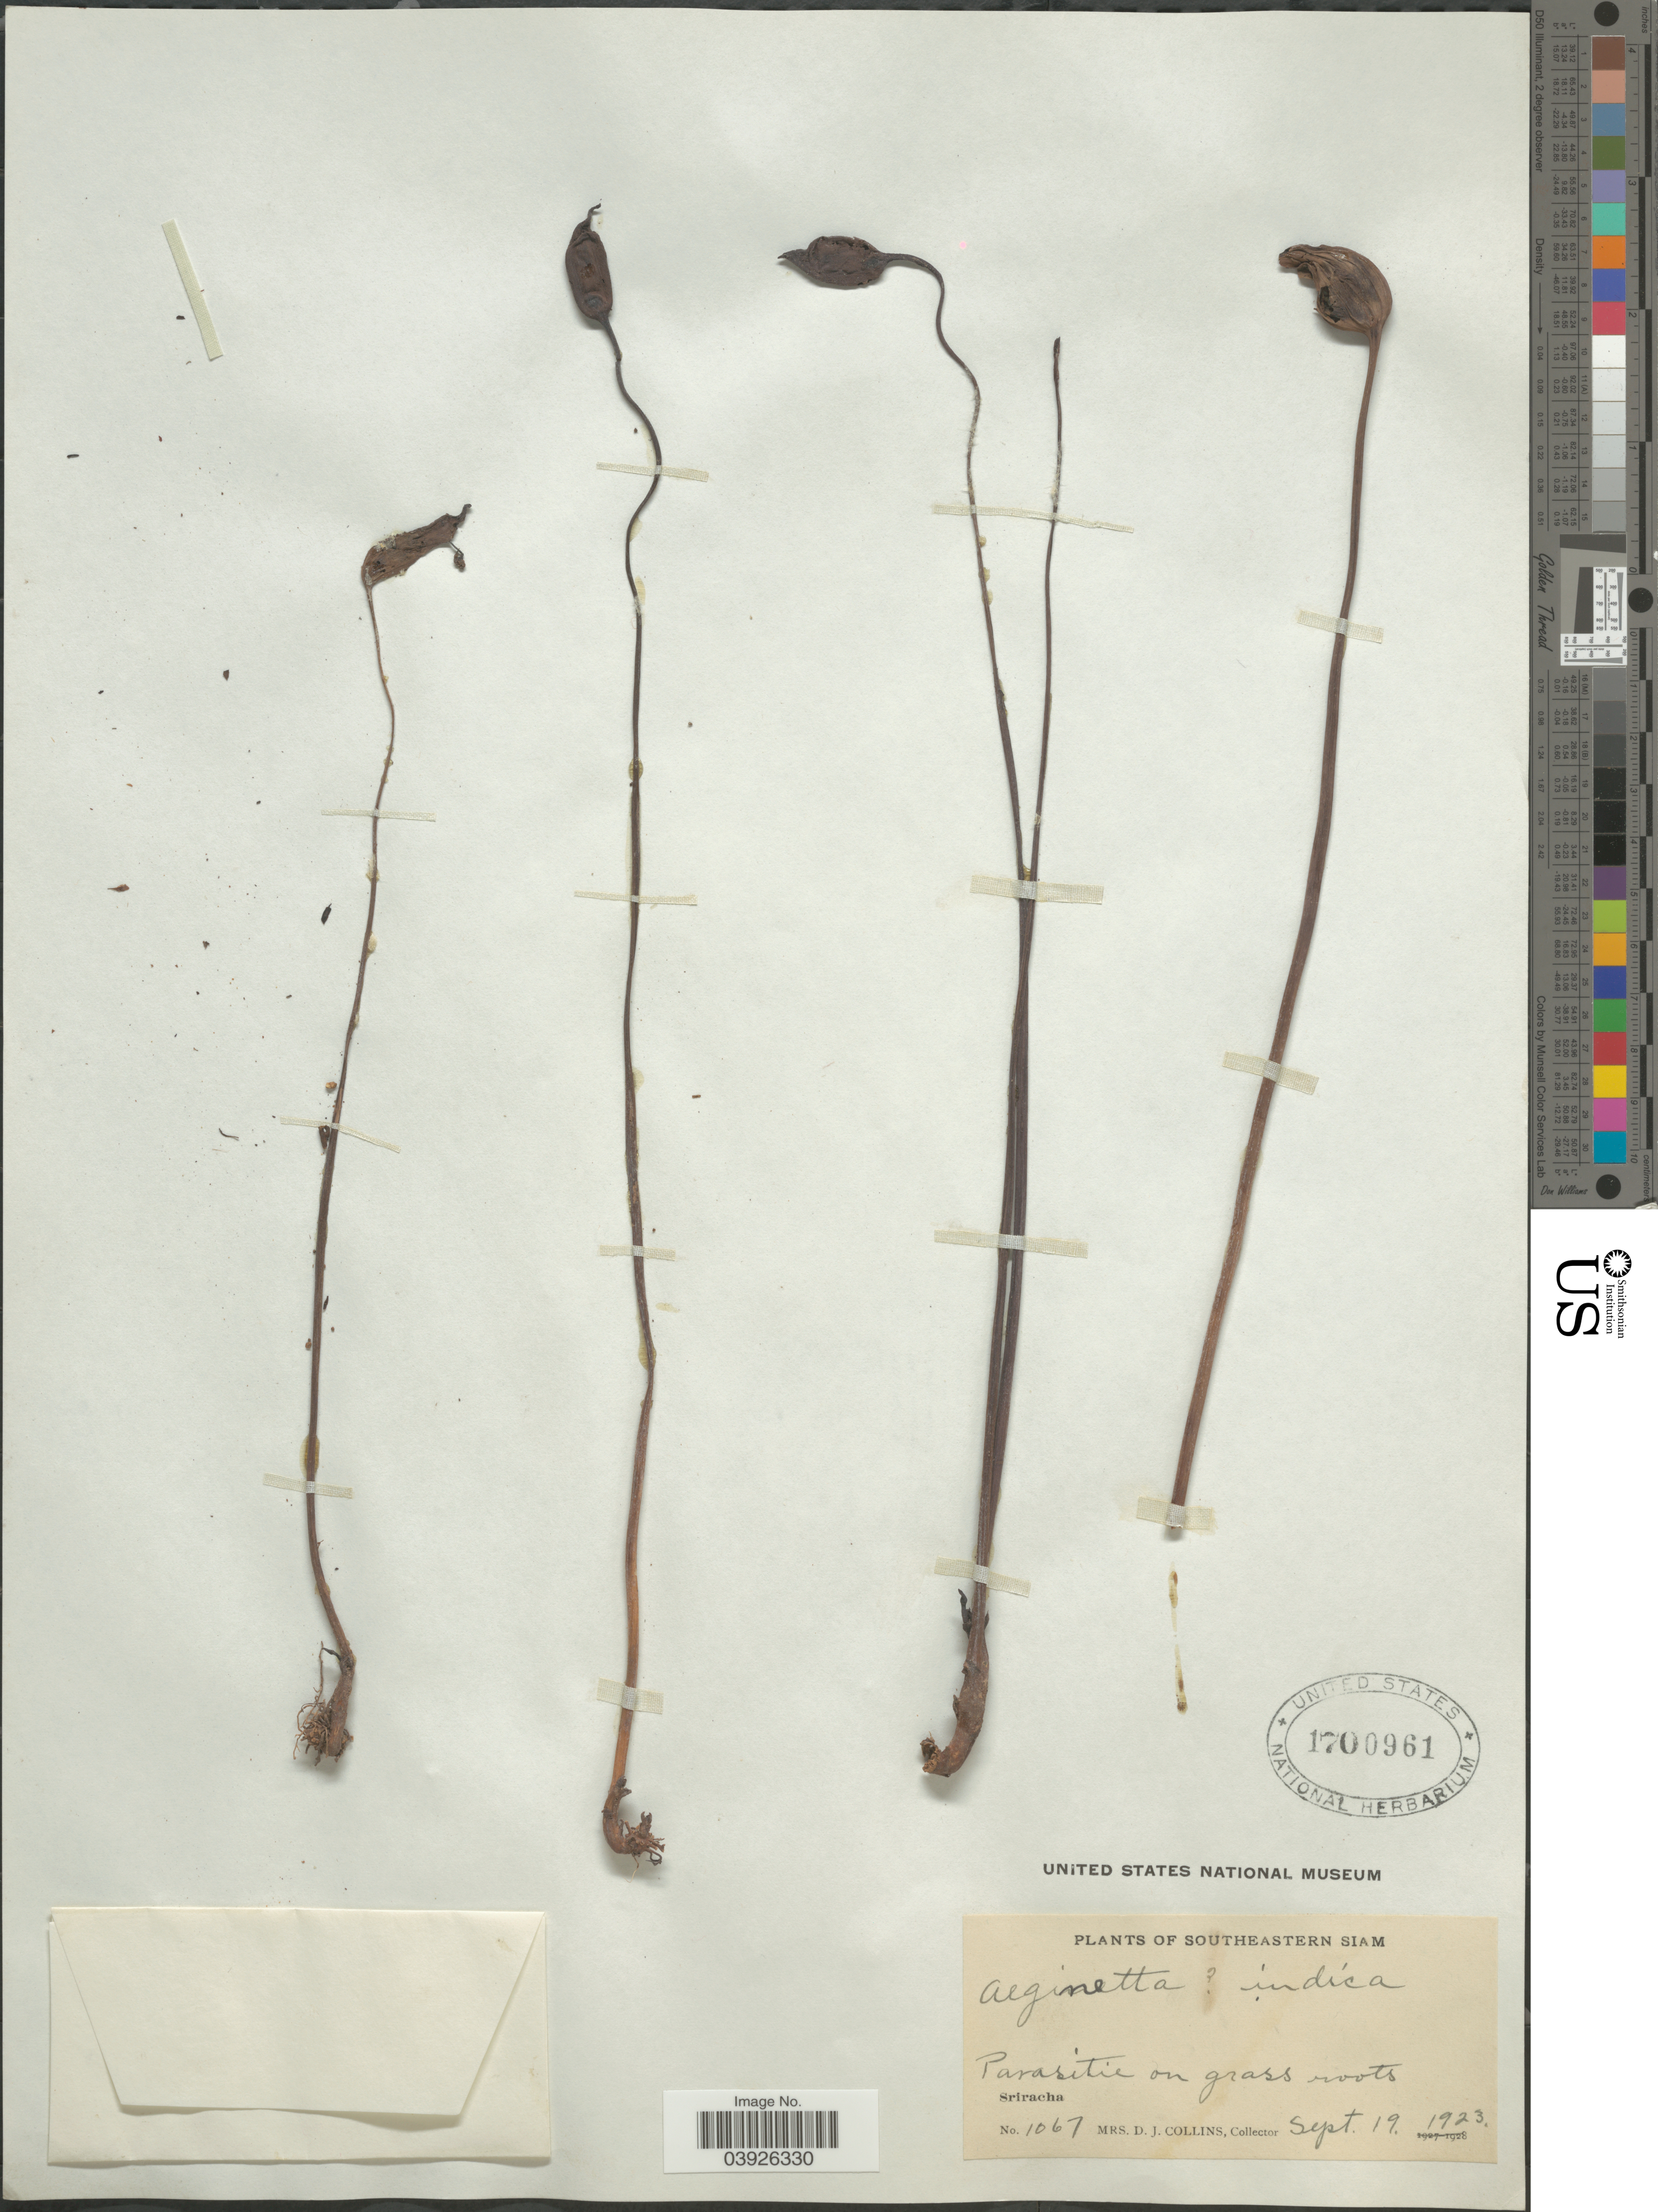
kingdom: Plantae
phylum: Tracheophyta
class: Magnoliopsida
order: Lamiales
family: Orobanchaceae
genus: Aeginetia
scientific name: Aeginetia indica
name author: L.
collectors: Mrs. D. J. Collins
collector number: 1067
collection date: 1923-09-19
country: Thailand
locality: Southeastern Siam. Sriracha.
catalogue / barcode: US 1700961